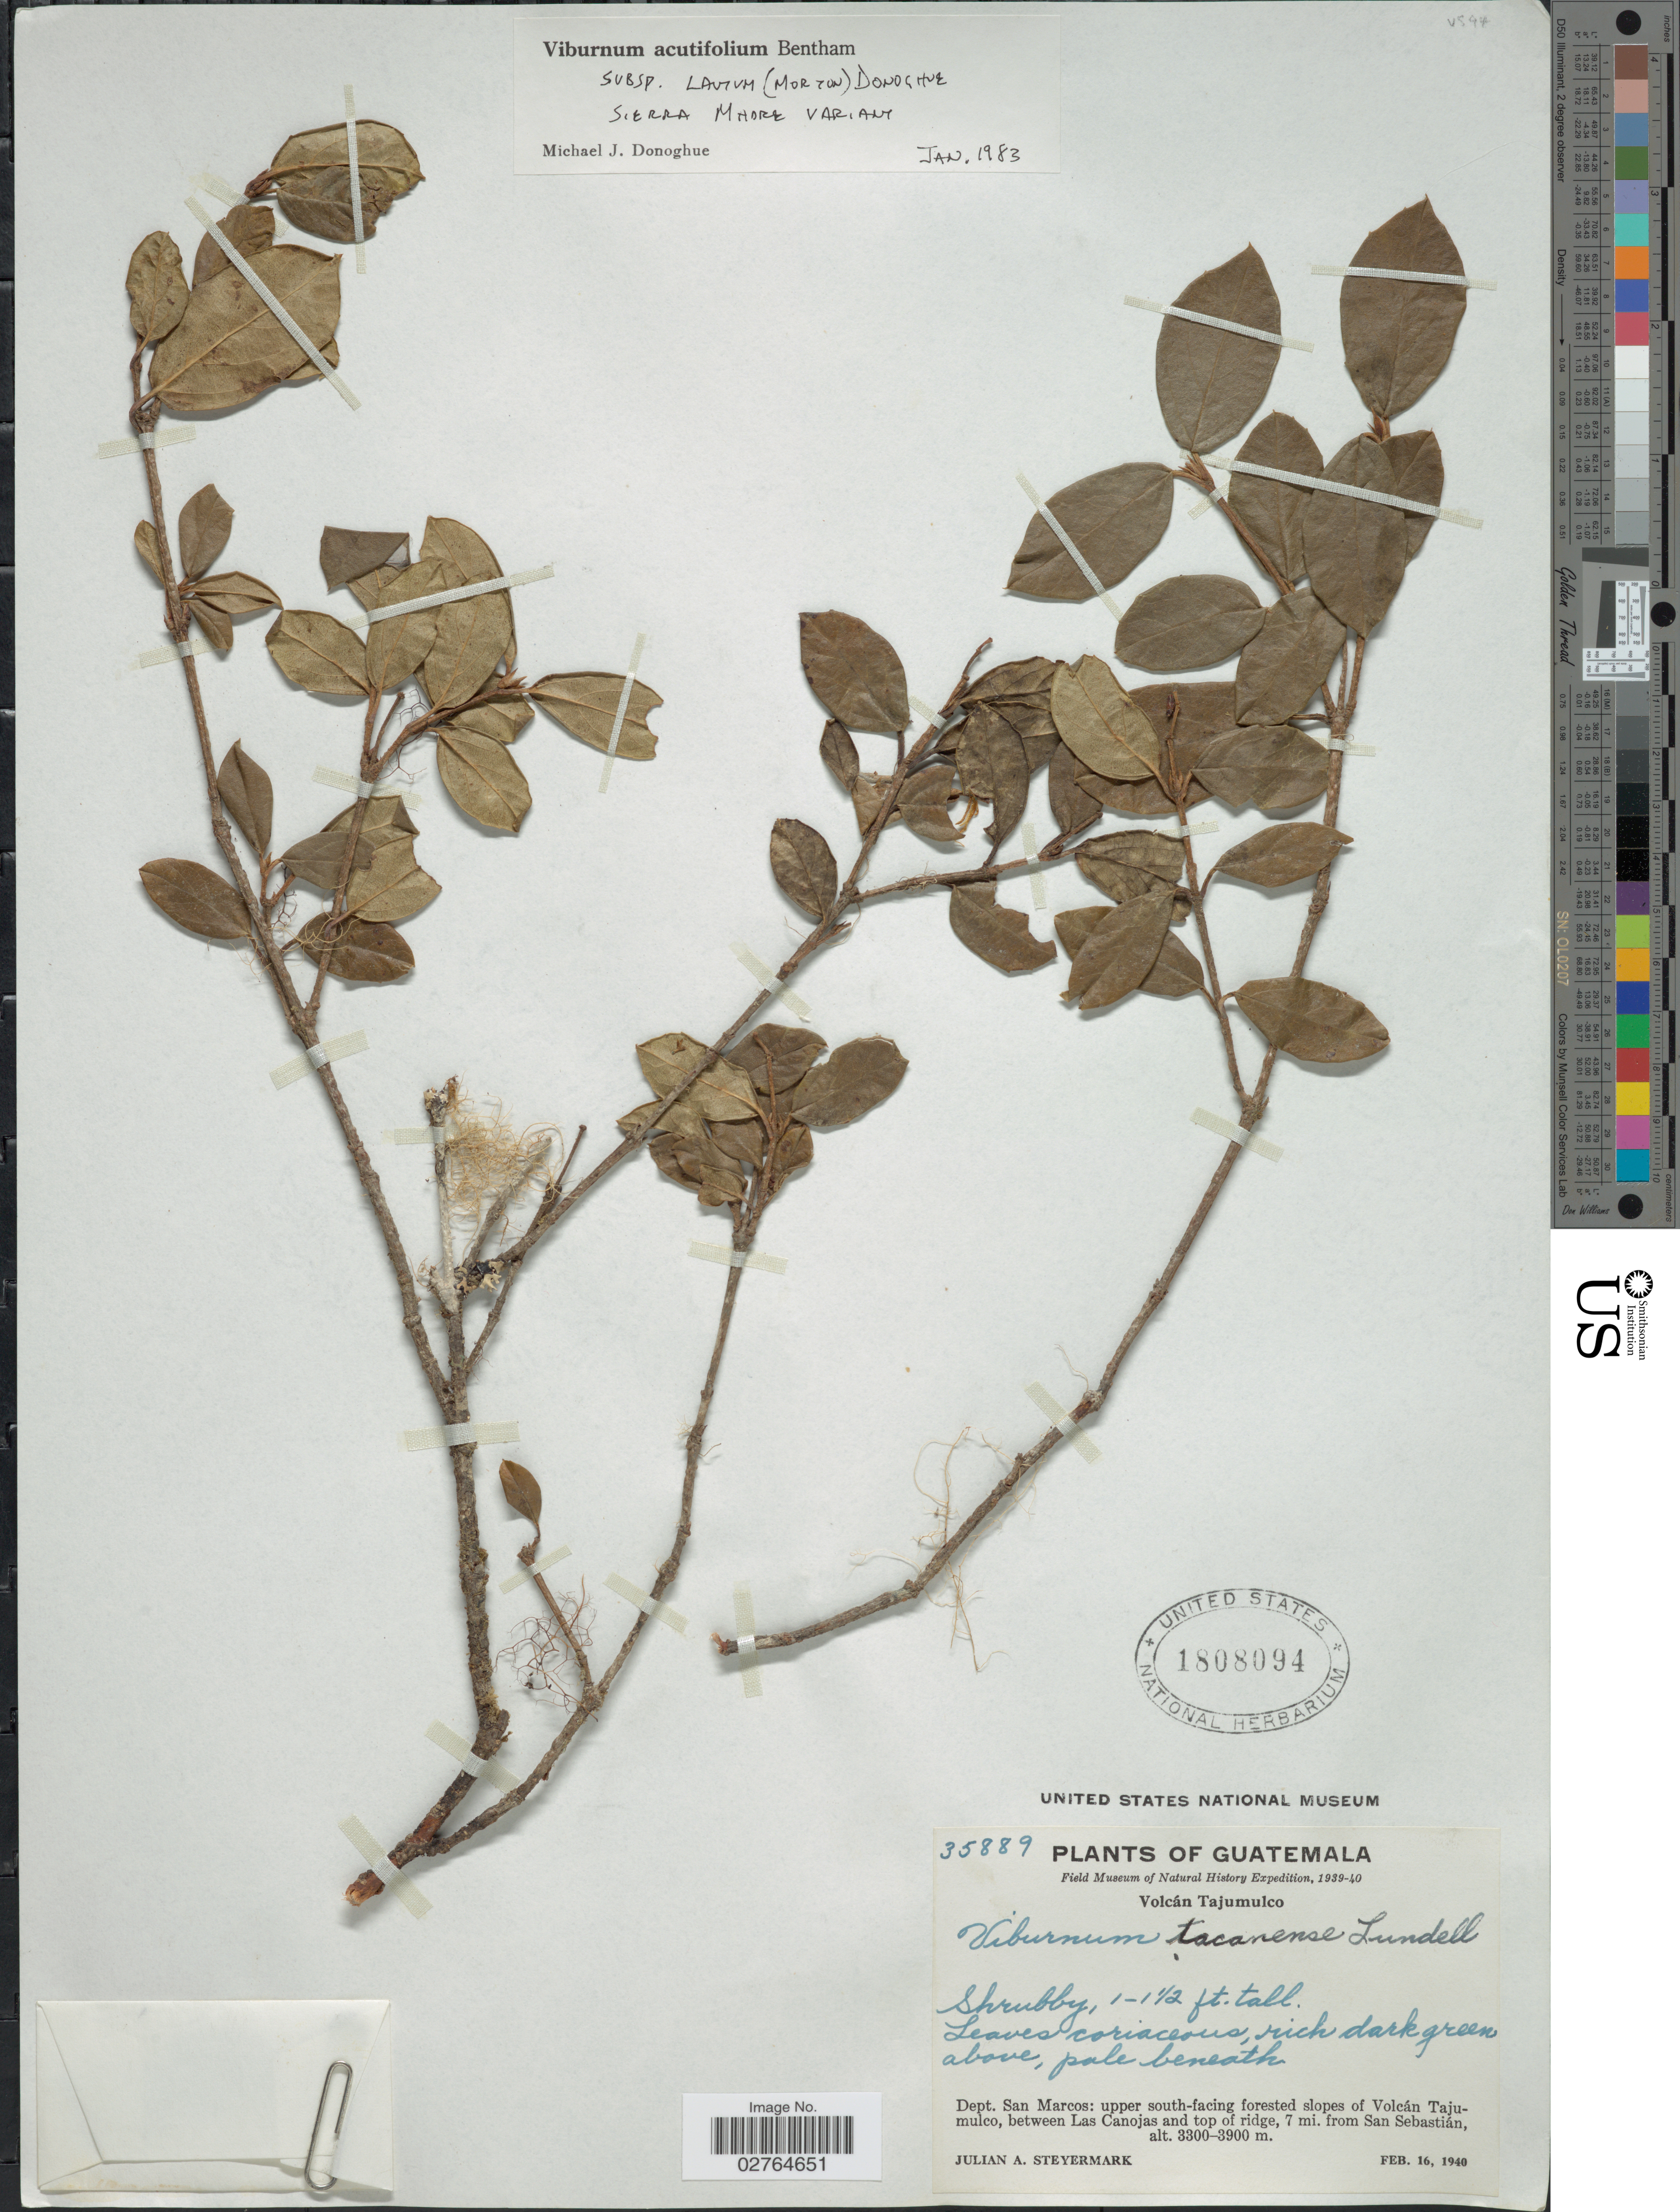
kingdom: Plantae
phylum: Tracheophyta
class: Magnoliopsida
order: Dipsacales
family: Viburnaceae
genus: Viburnum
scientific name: Viburnum acutifolium subsp. lautum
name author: (C.V. Morton) Villarreal & A.E. Estrada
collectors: J. Steyermark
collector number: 35889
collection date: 1940-02-16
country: Guatemala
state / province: San Marcos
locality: Volcán Tajumulco. Dept. San Marcos: upper south-facing forested slopes of Volcán Tajumulco, between Canojas and top of ridge, 7 mi. from San Sebastián.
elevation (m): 3300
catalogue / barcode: US 1808094